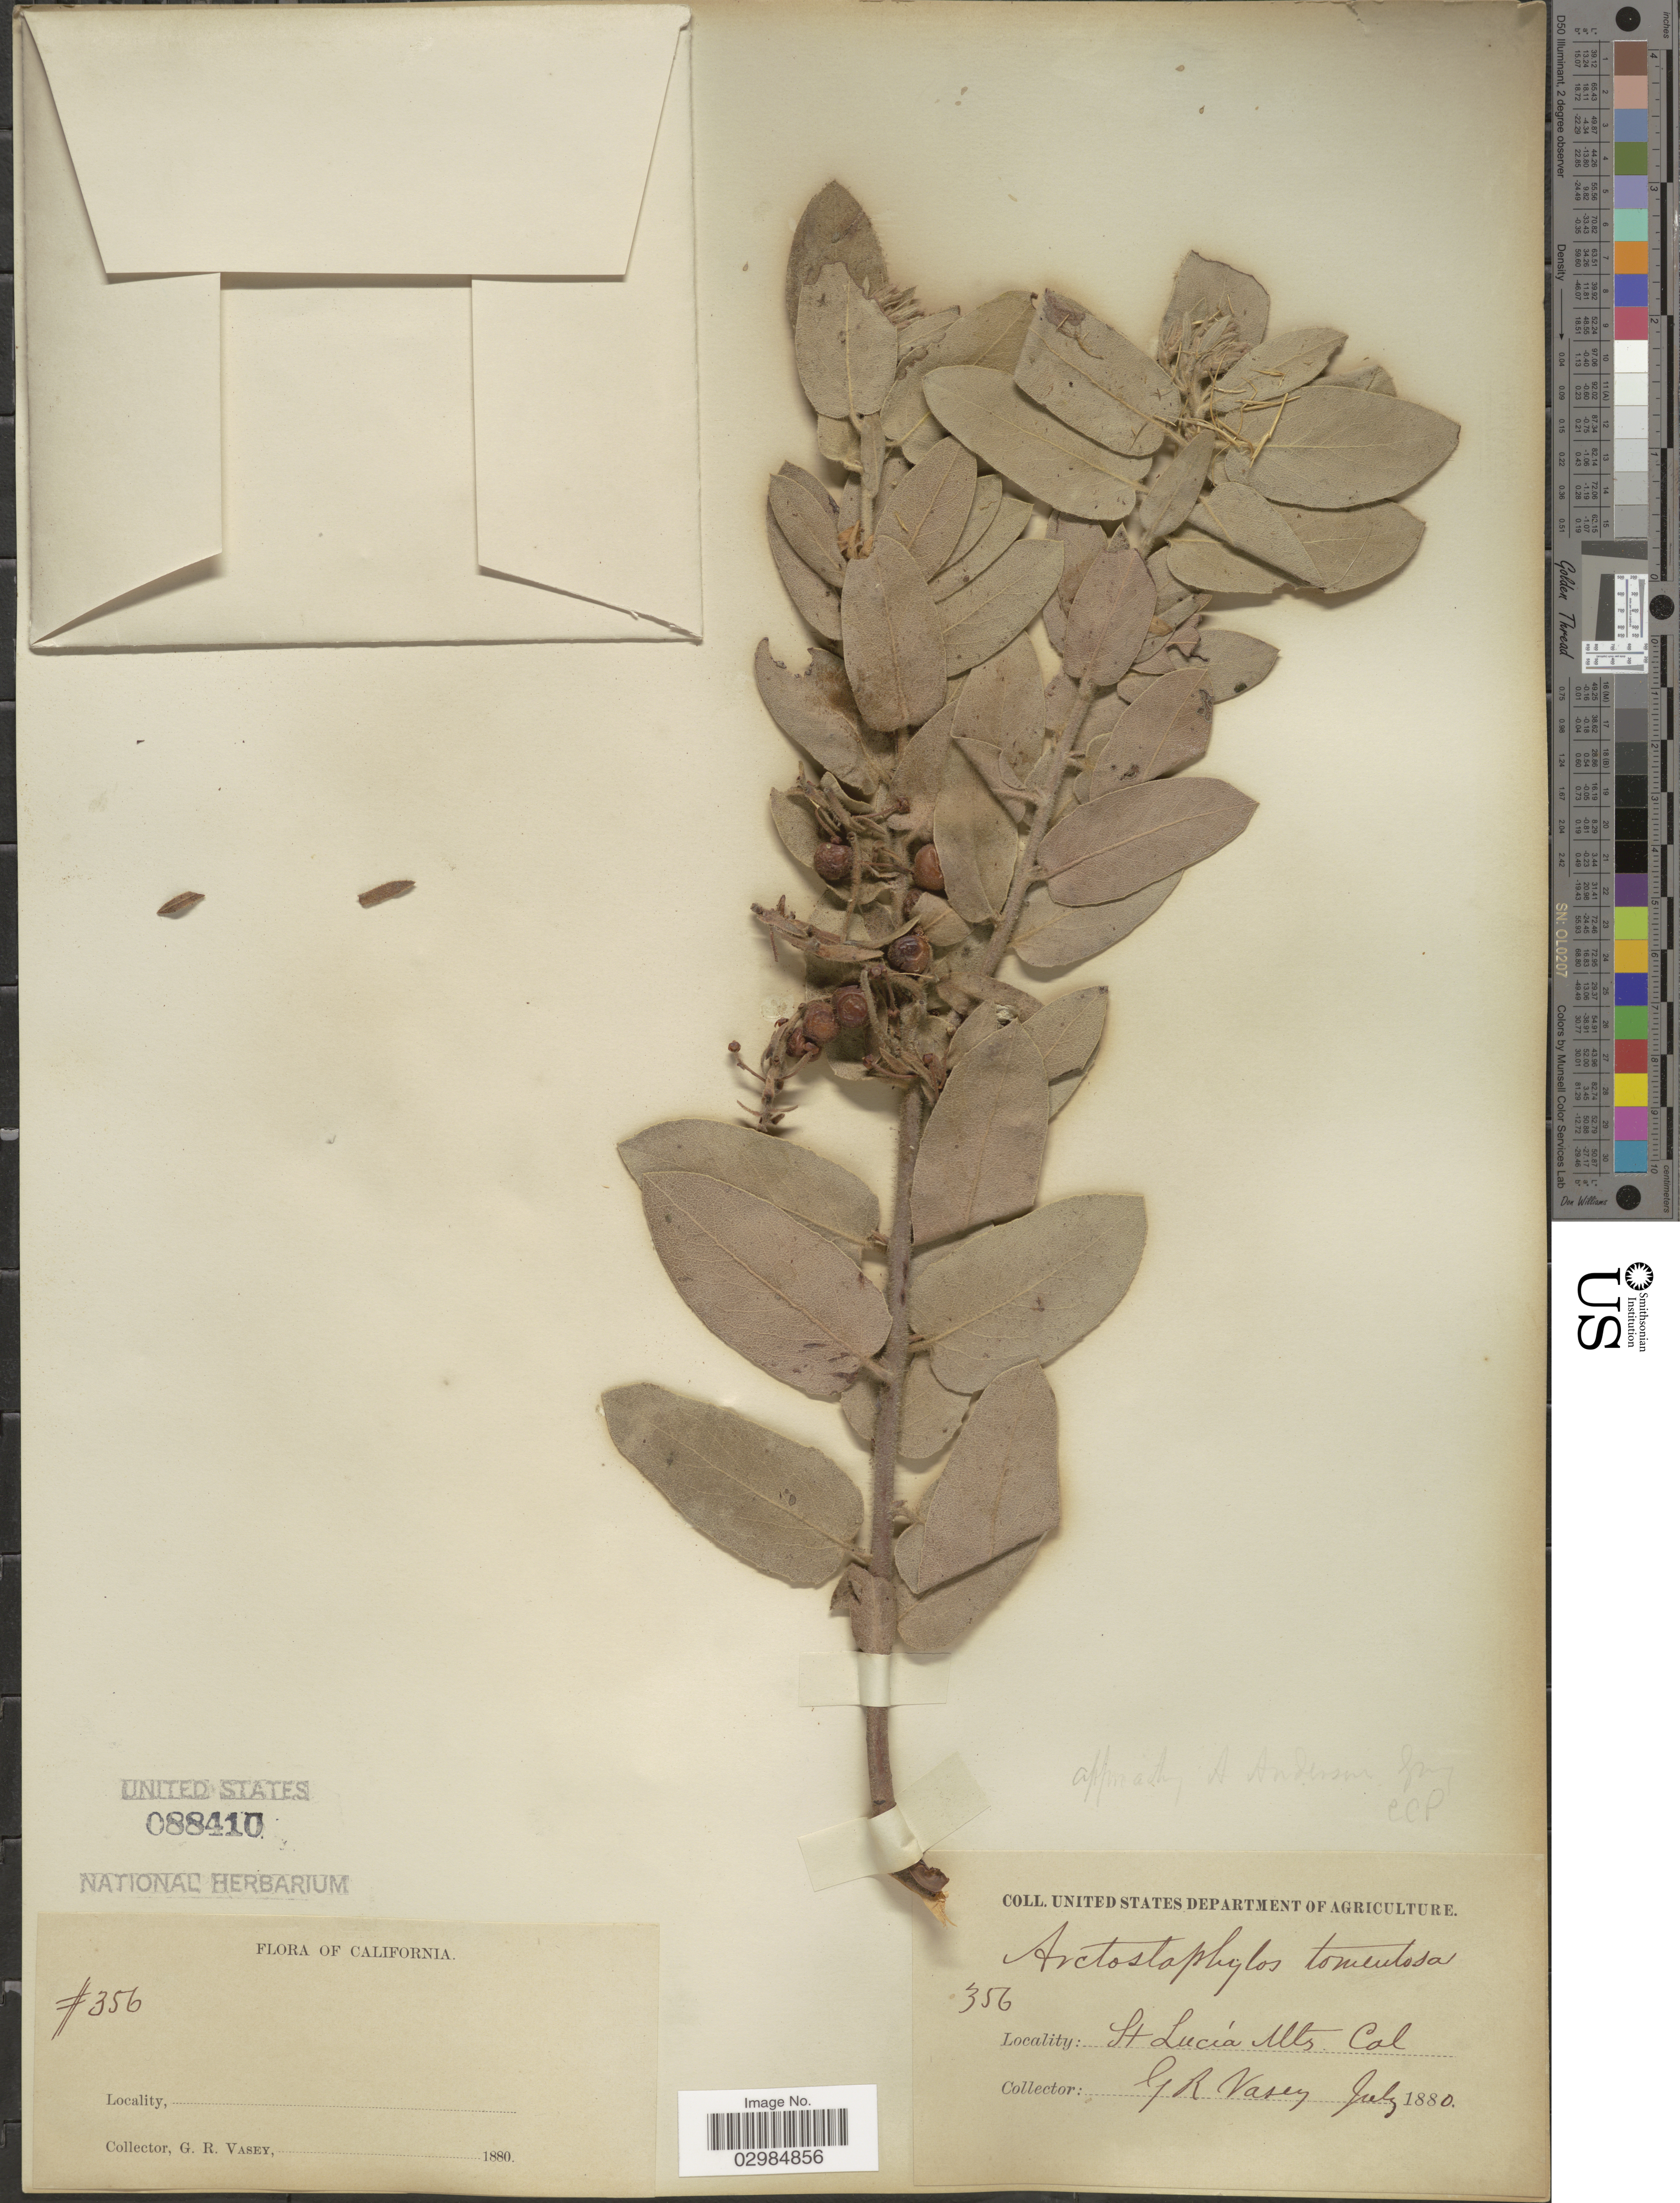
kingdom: Plantae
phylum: Tracheophyta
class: Magnoliopsida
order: Ericales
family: Ericaceae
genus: Arctostaphylos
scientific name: Arctostaphylos tomentosa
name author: (Pursh) Lindl.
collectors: G. R. Vasey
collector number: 356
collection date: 1880-07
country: United States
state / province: California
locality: St Lucia Mts.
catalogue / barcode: US 88410